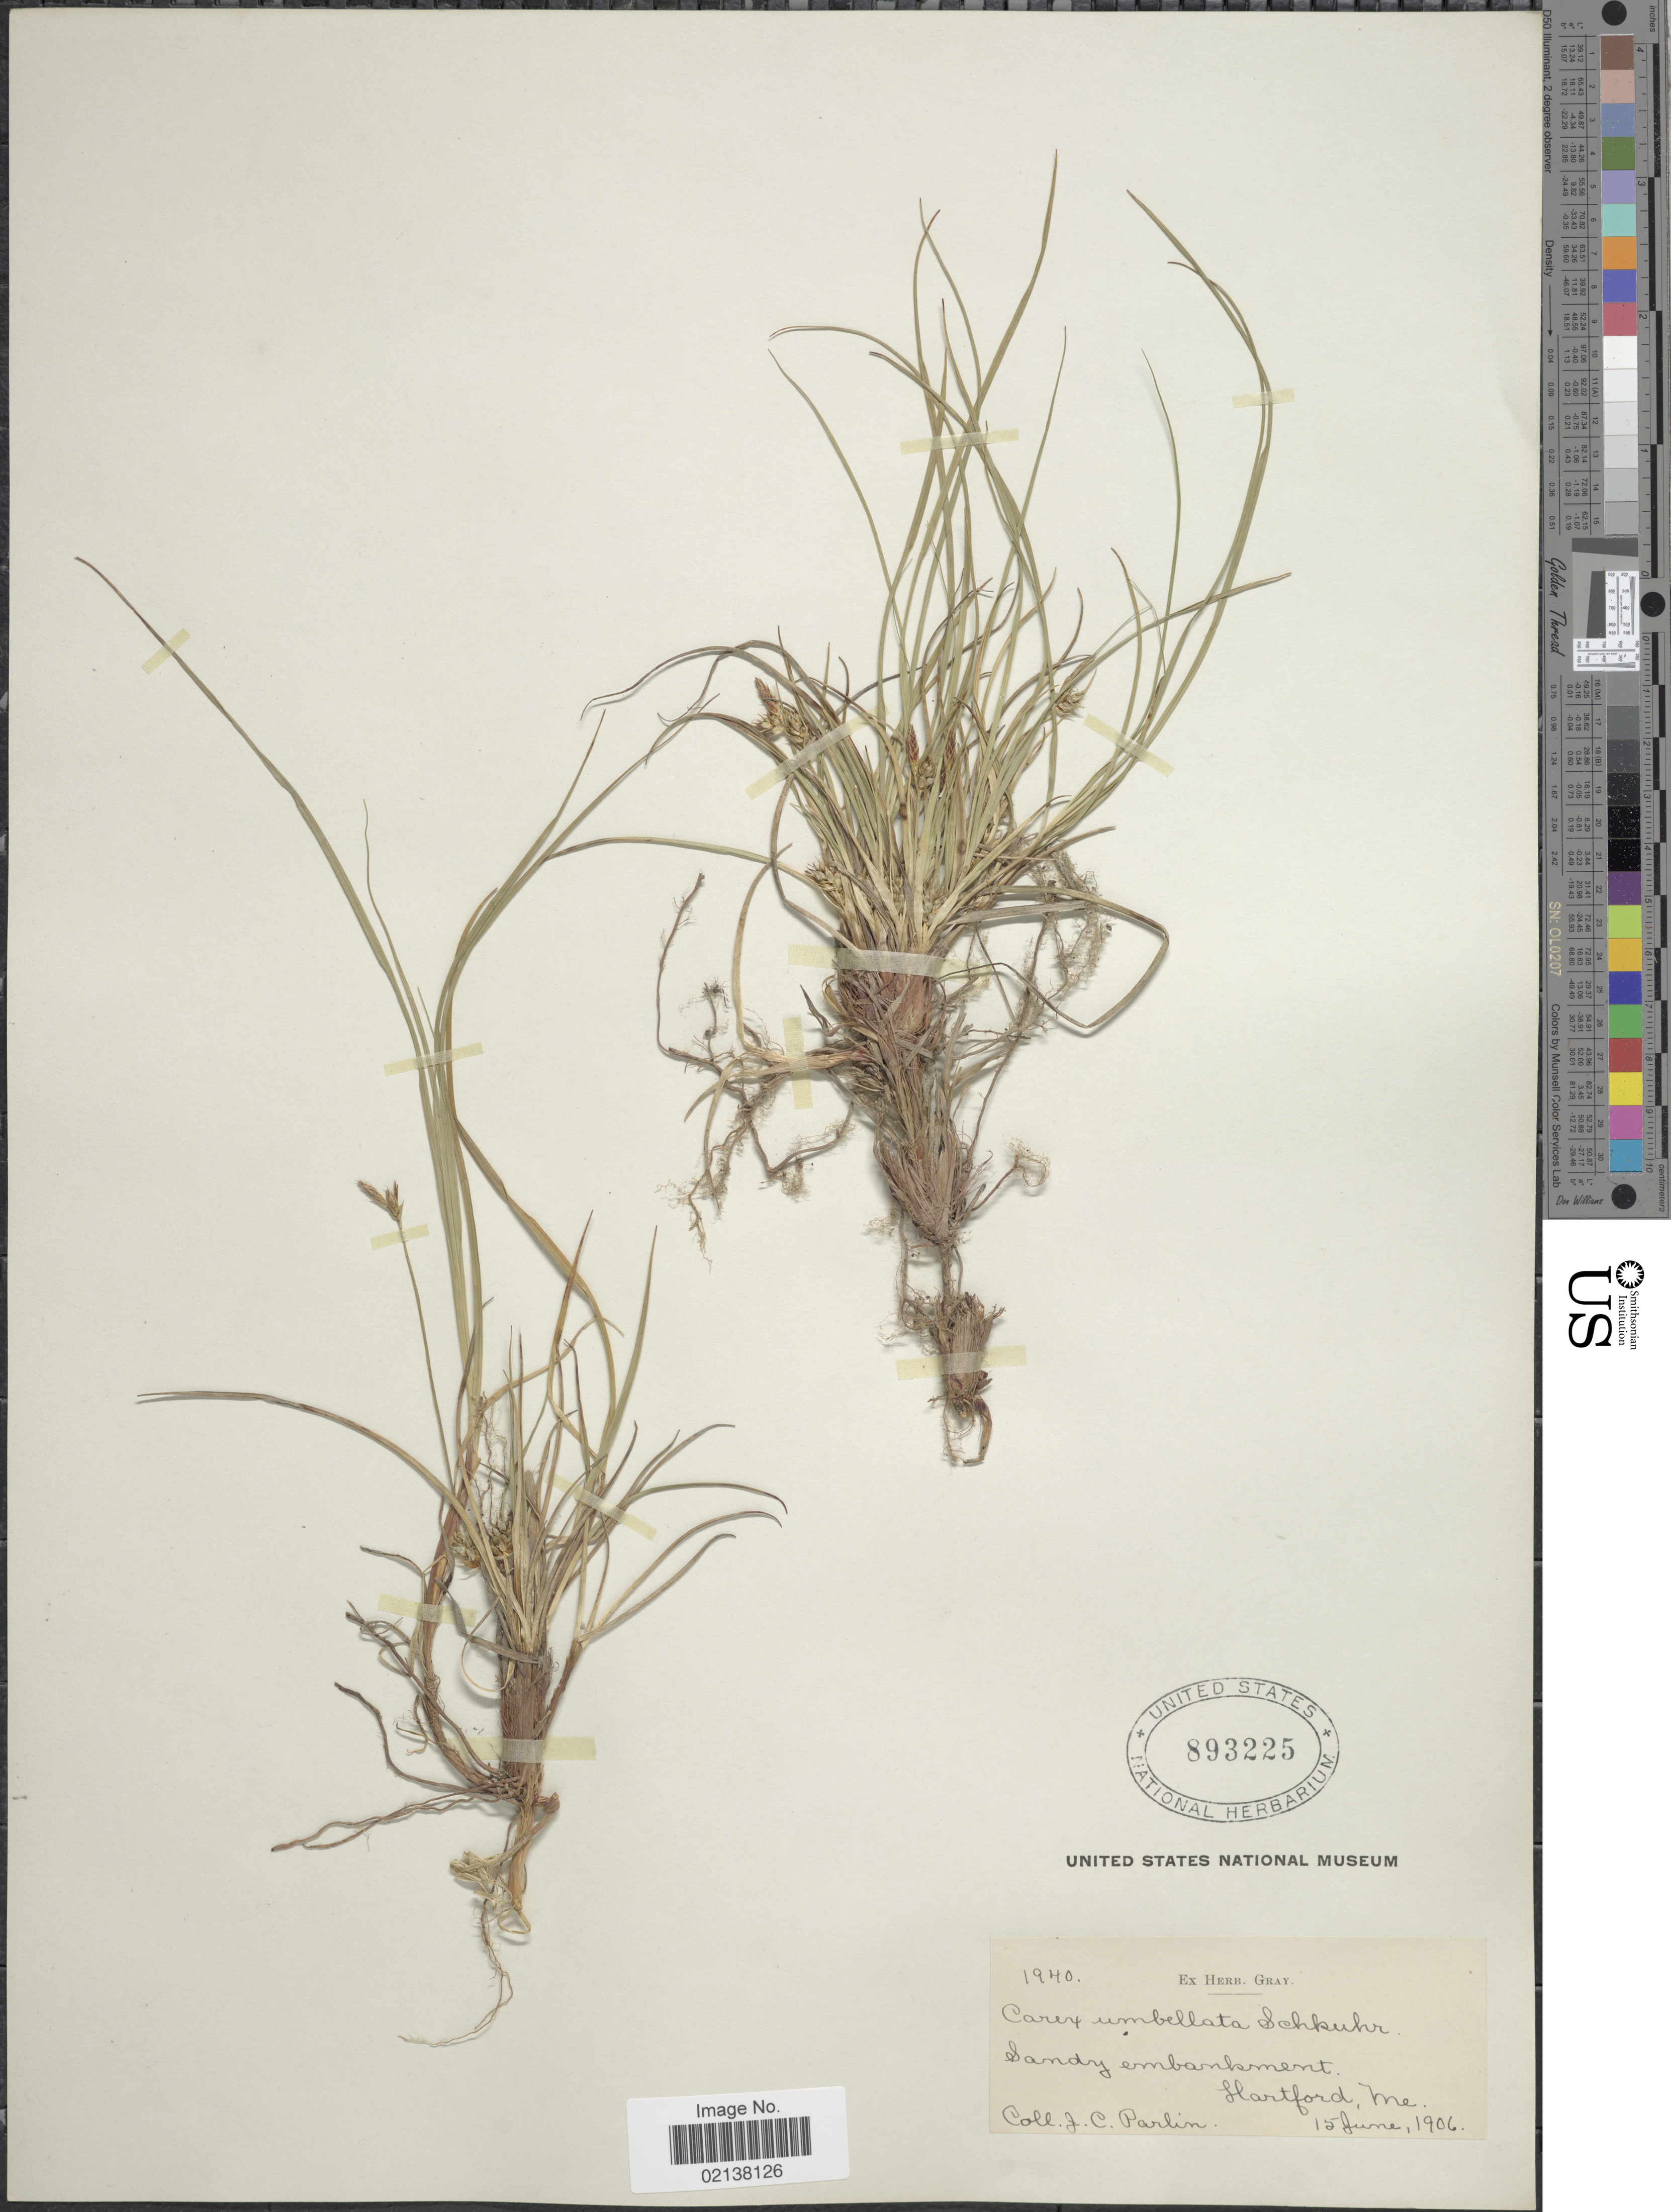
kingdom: Plantae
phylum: Tracheophyta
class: Liliopsida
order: Poales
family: Cyperaceae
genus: Carex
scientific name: Carex umbellata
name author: Schkuhr ex Willd.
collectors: J. Parlin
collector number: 1940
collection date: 1906-06-15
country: United States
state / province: Maine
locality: Sandy embankment. Hartford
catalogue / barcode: US 893225